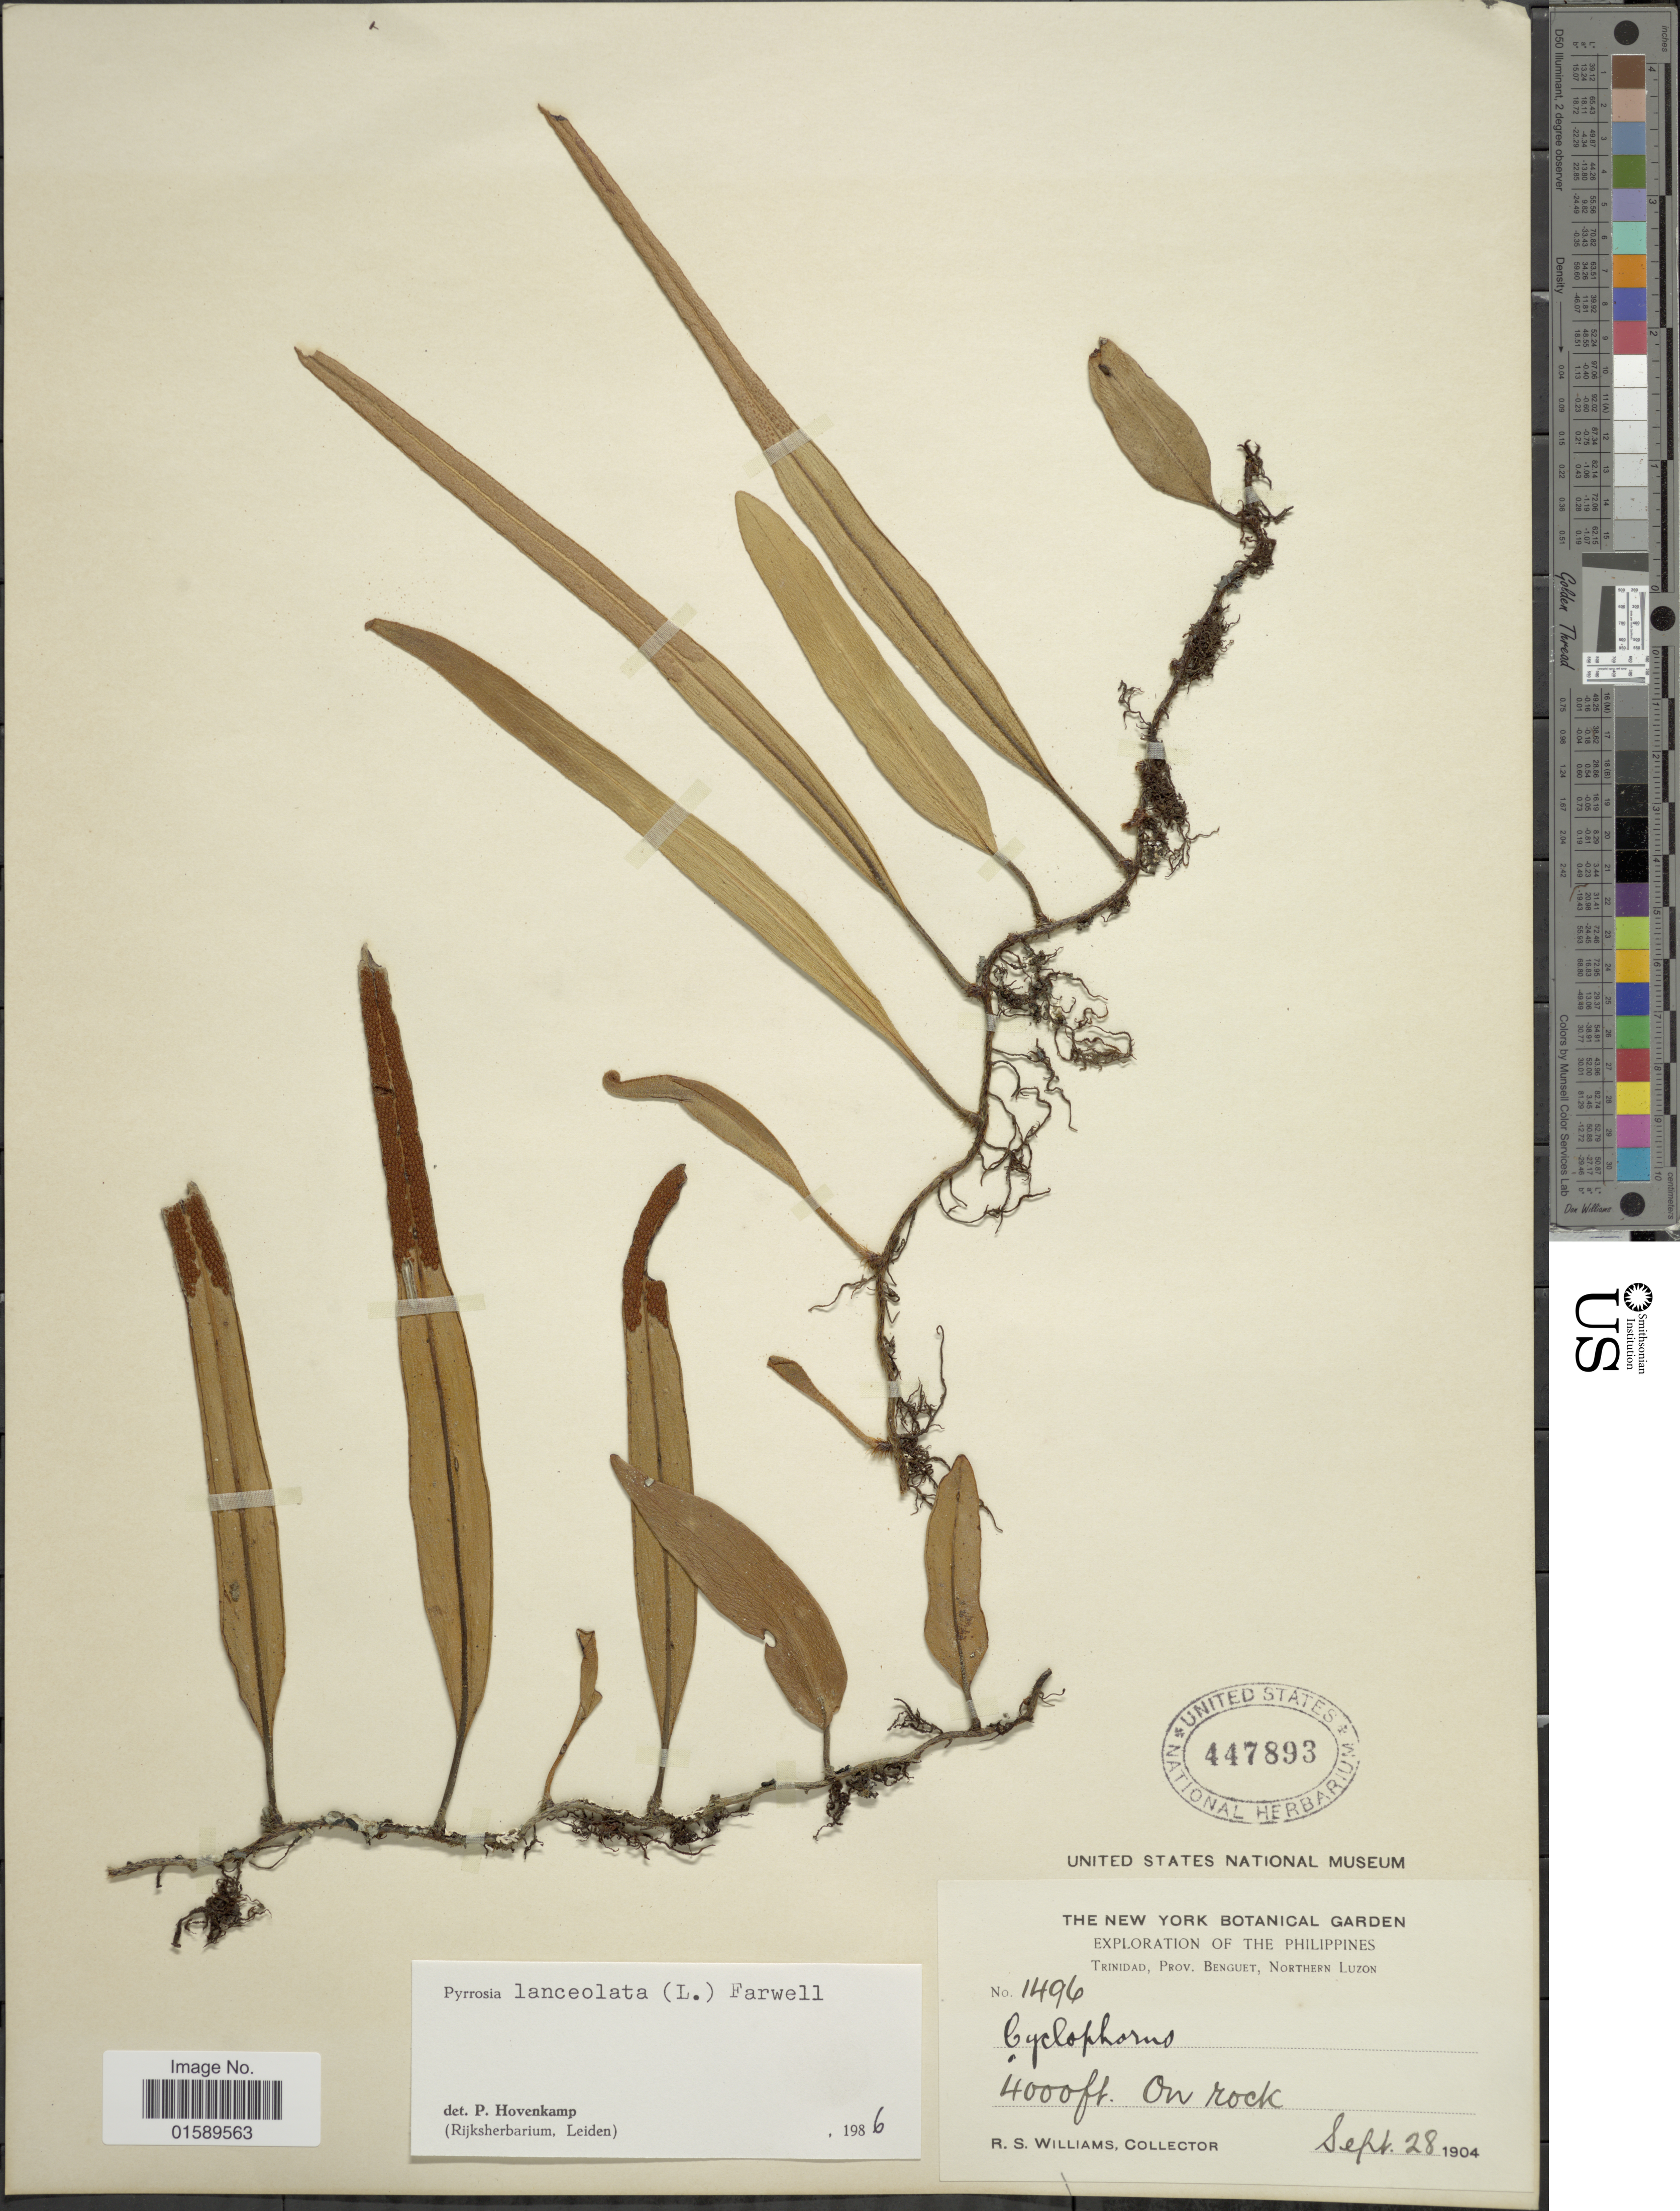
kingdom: Plantae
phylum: Tracheophyta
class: Polypodiopsida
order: Polypodiales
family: Polypodiaceae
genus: Pyrrosia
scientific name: Pyrrosia lanceolata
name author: (L.) Farw.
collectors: R. S. Williams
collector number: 1496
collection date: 1904-09-28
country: Philippines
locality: Trinidad, Prov. Benguet, Northern Luzon.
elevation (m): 1219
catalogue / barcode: US 447893